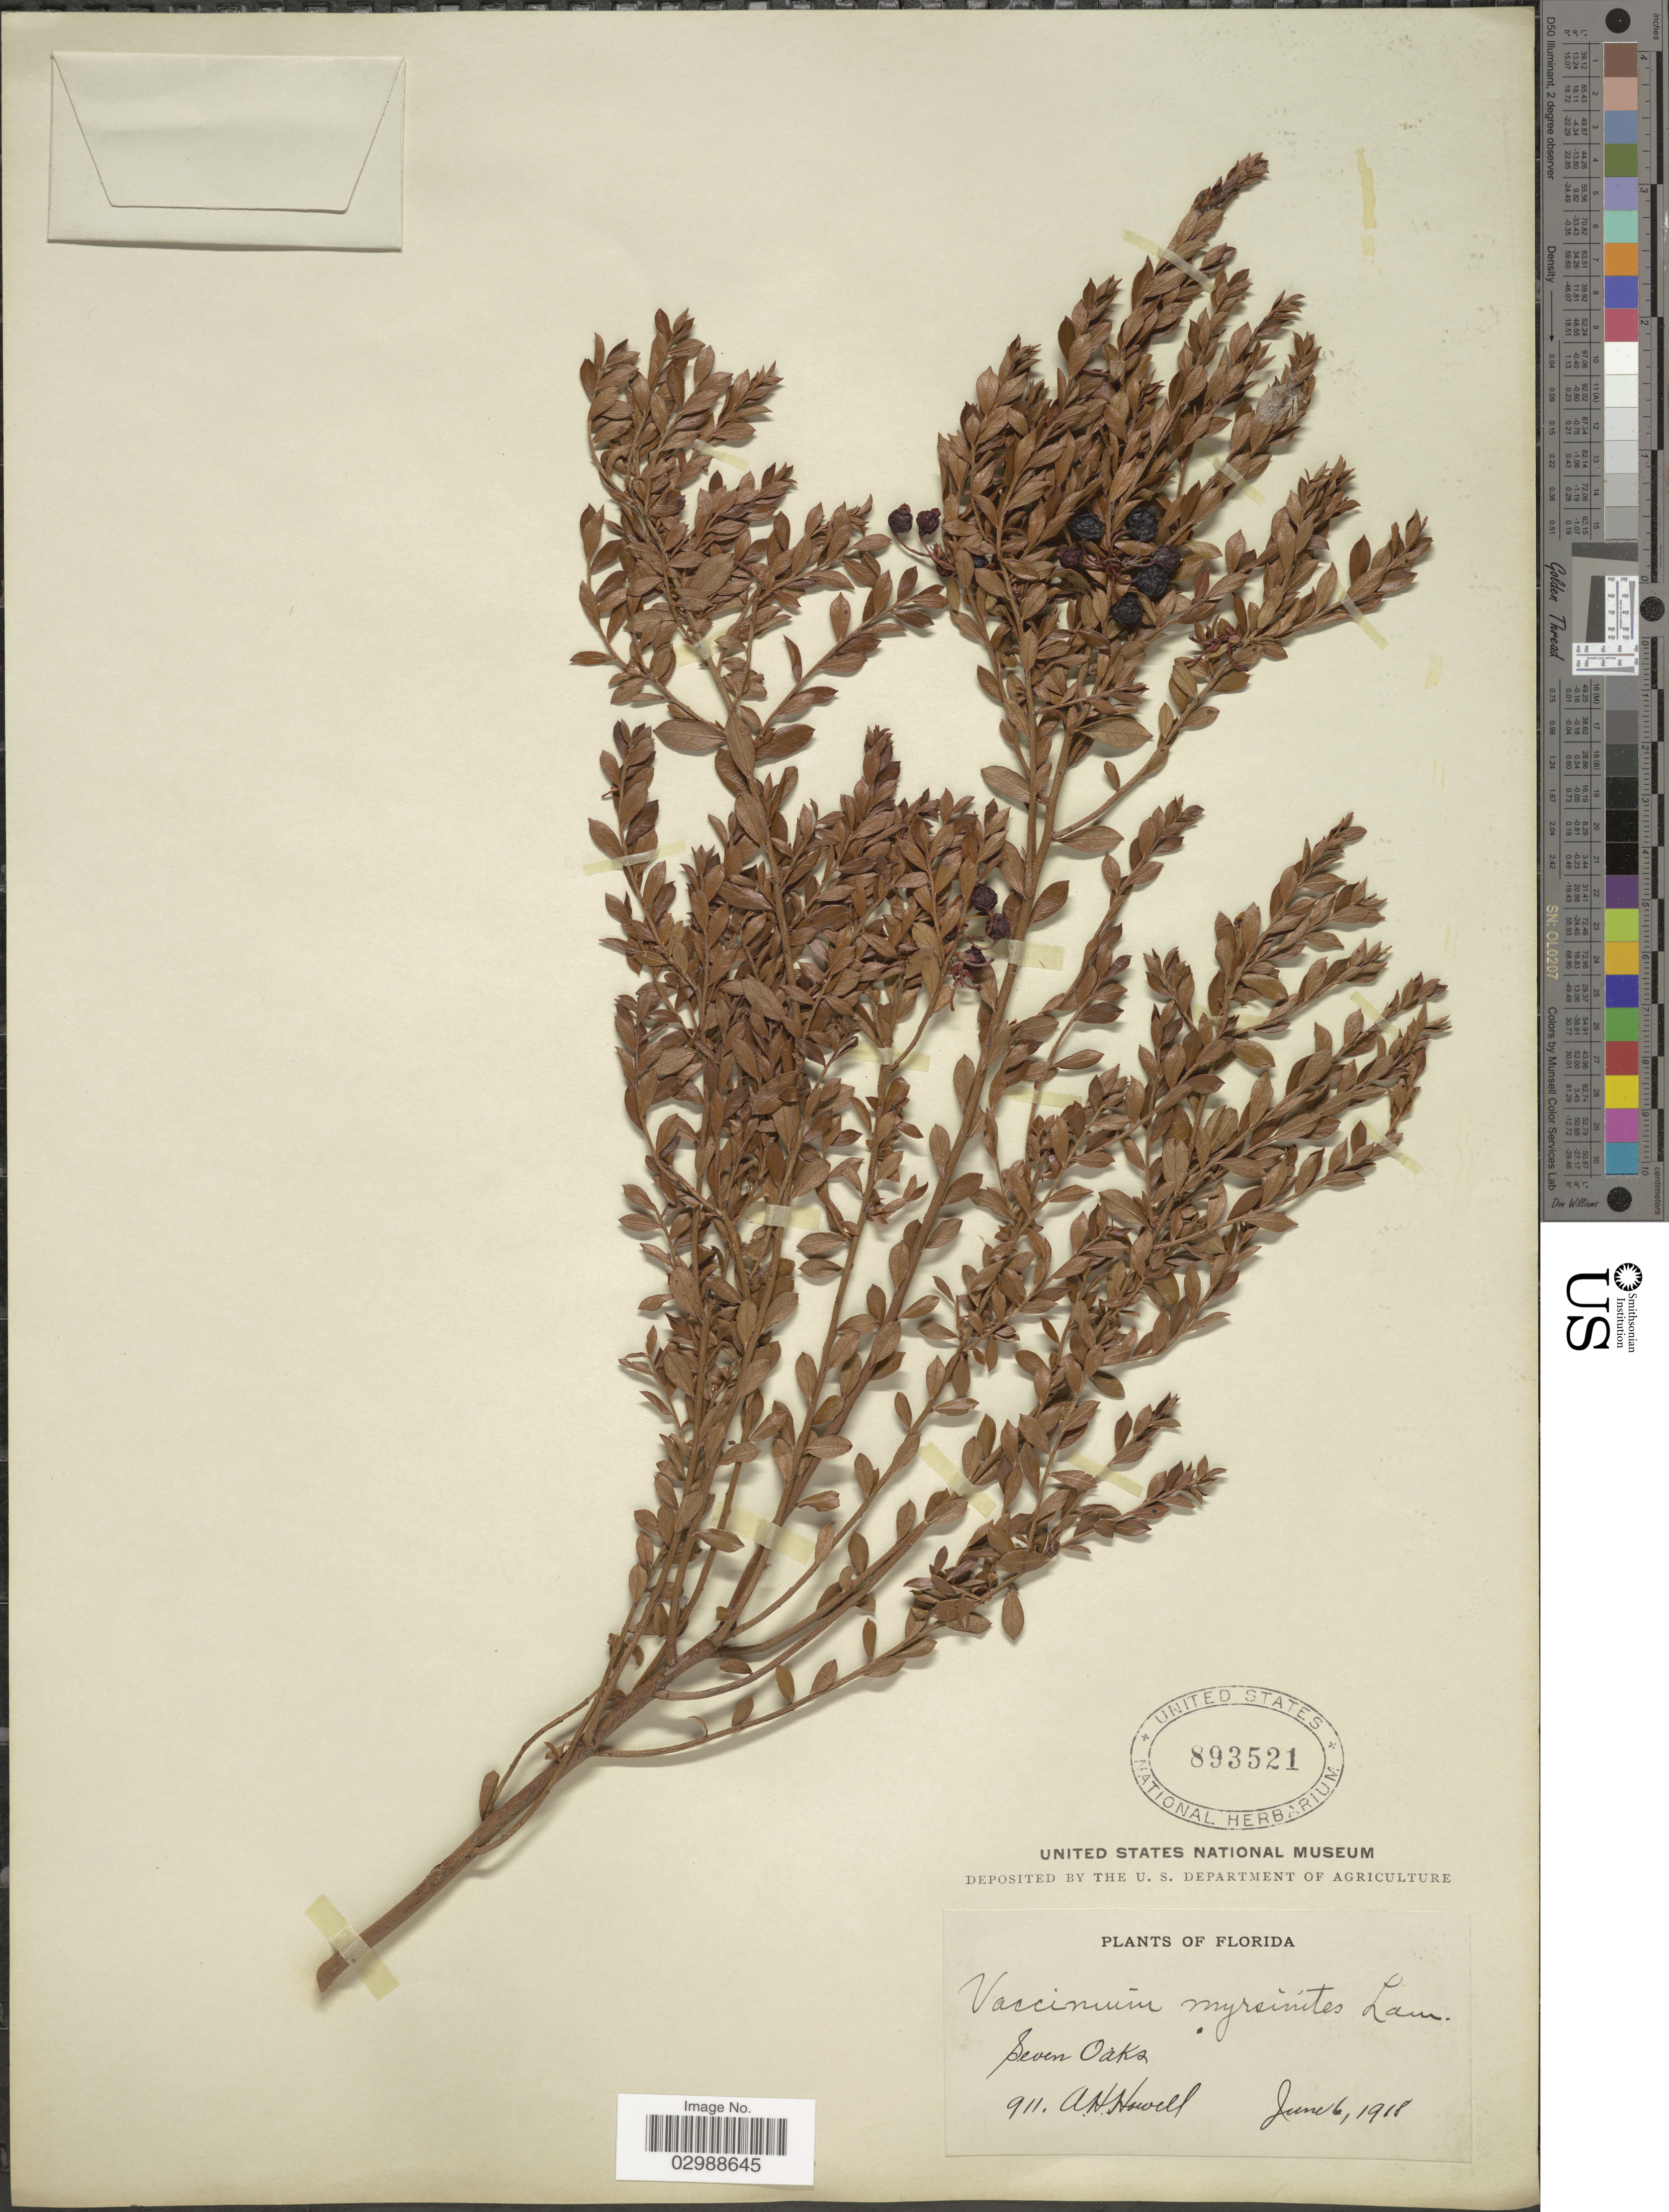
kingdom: Plantae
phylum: Tracheophyta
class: Magnoliopsida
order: Ericales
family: Ericaceae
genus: Vaccinium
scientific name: Vaccinium myrsinites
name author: Lam.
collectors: A. Howell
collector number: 911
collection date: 1918-06-06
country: United States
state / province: Florida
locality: Seven Oaks.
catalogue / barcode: US 893521